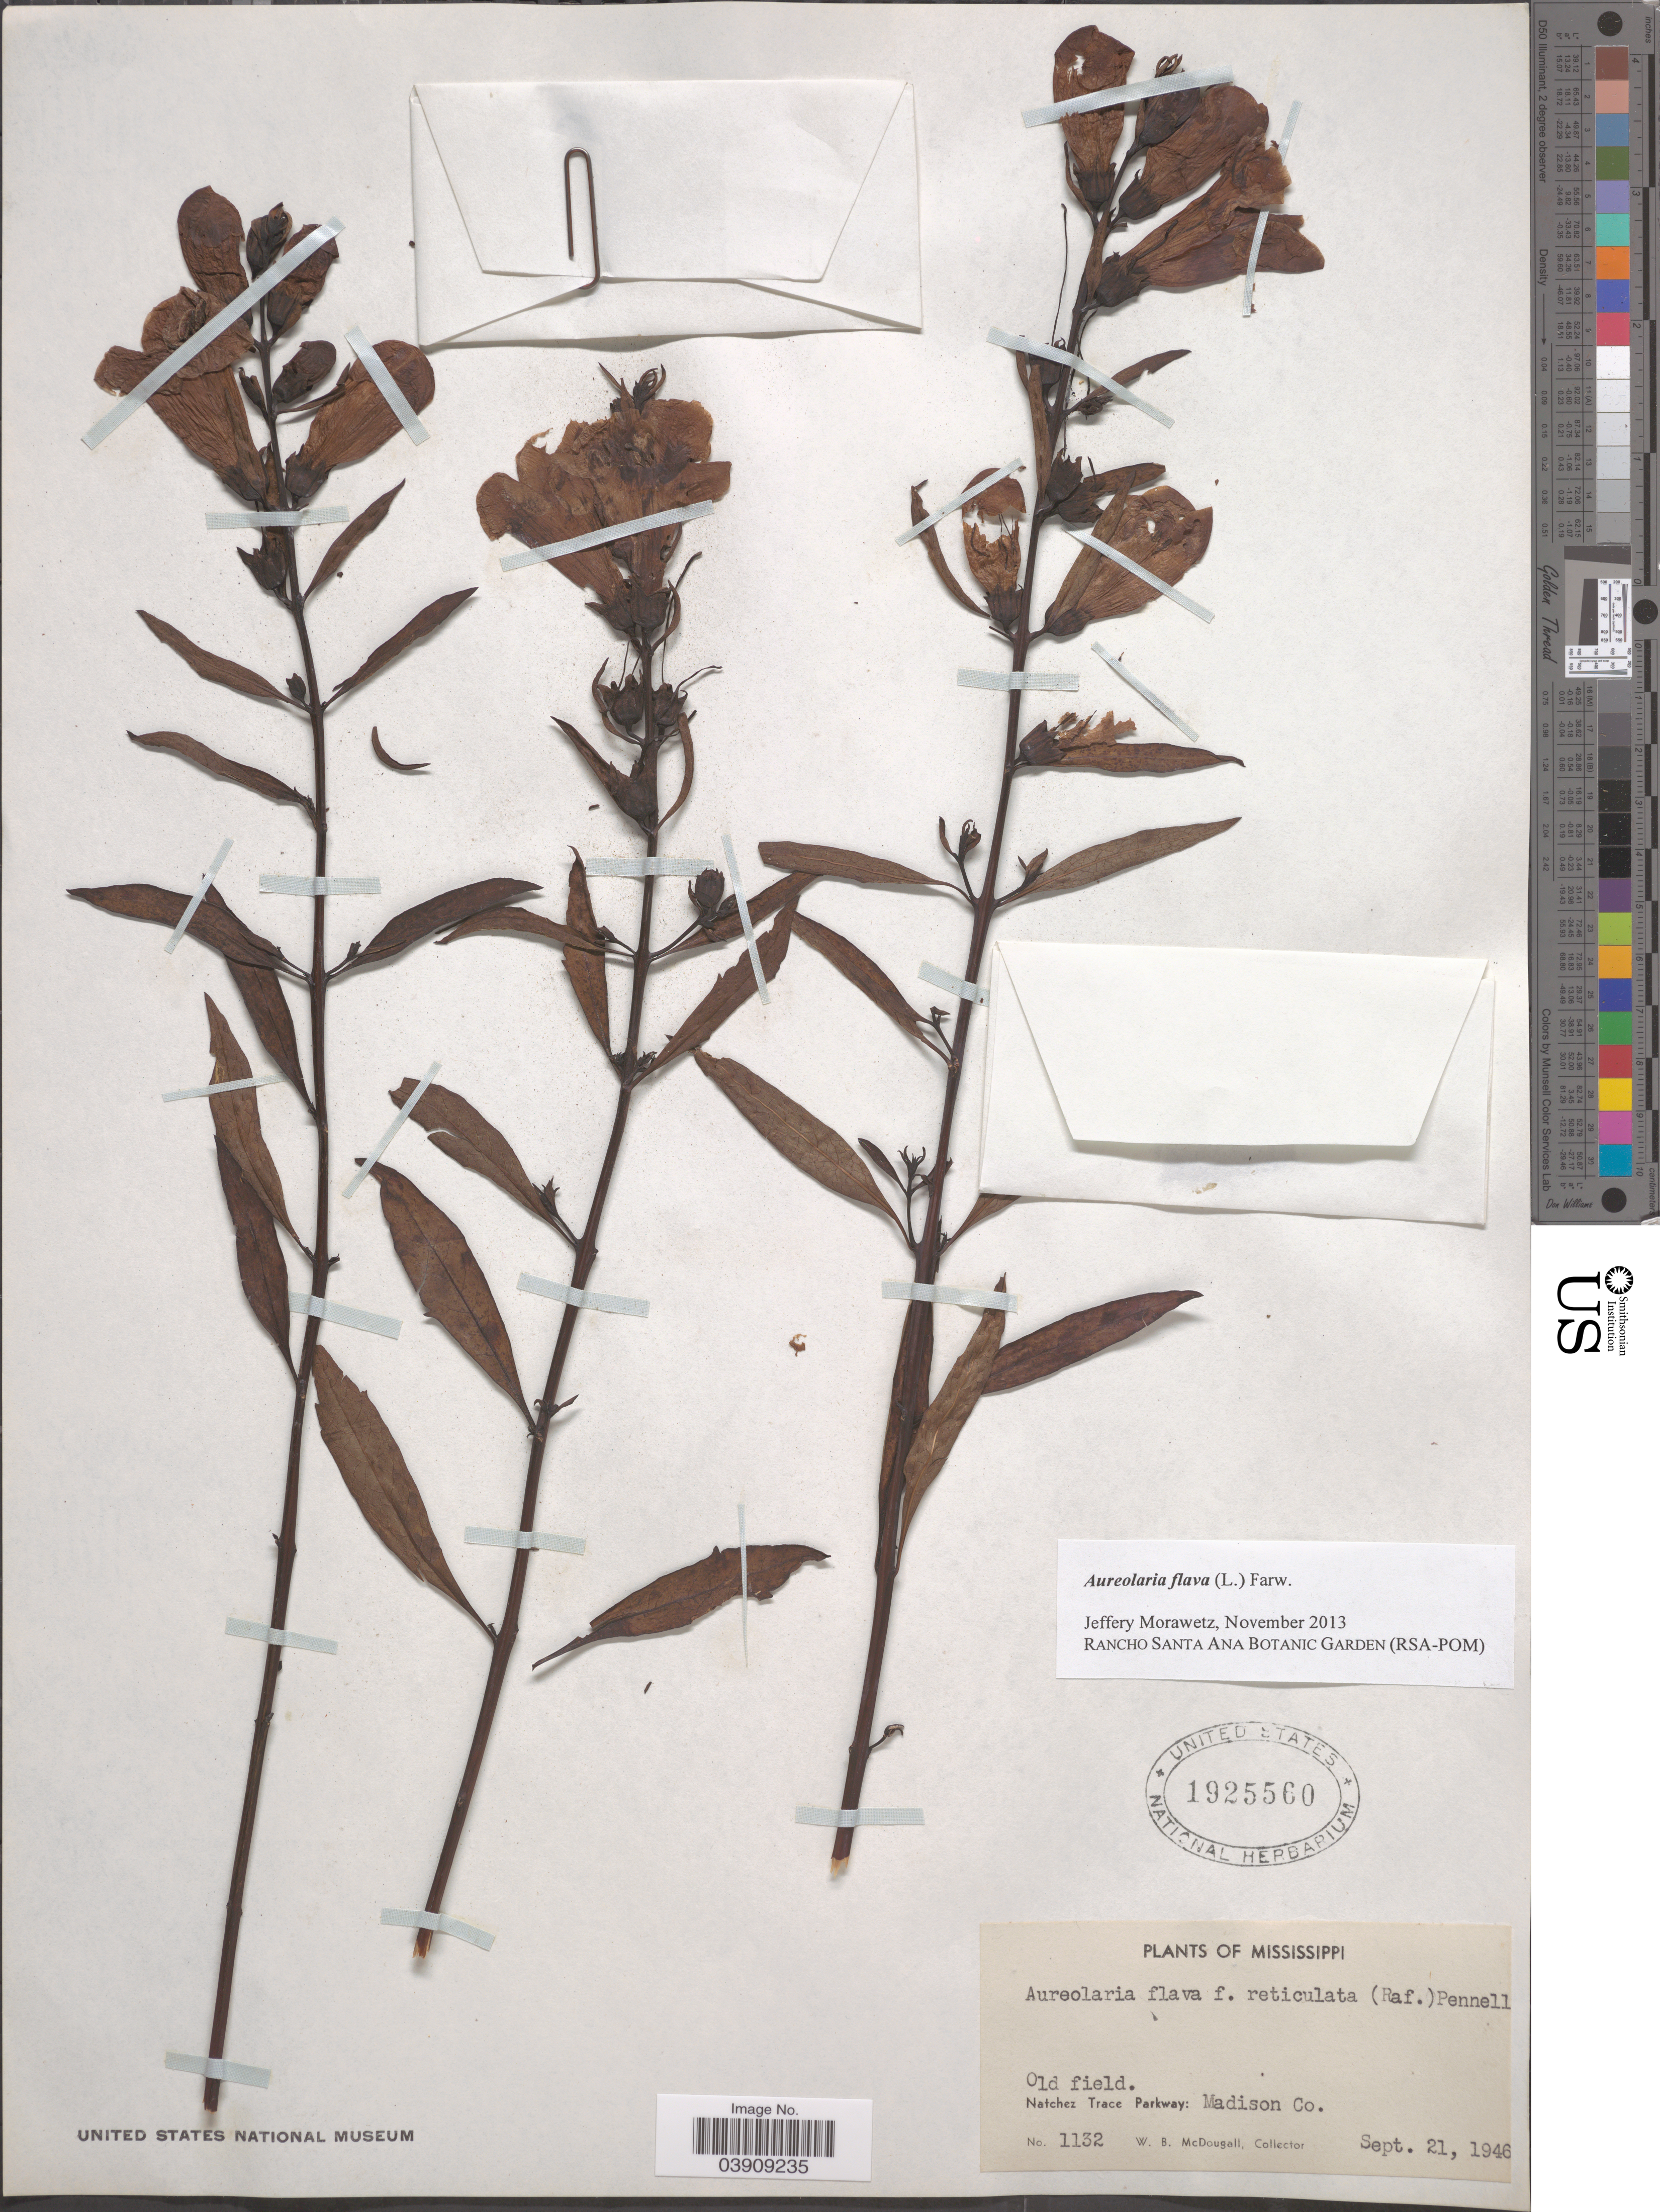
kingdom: Plantae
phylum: Tracheophyta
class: Magnoliopsida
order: Lamiales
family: Orobanchaceae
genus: Aureolaria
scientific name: Aureolaria flava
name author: (L.) Farw.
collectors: W. B. McDougall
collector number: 1132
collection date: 1946-09-21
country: United States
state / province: Mississippi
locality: Old field. Natchez Trace Parkway: Madison Co.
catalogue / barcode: US 1925560